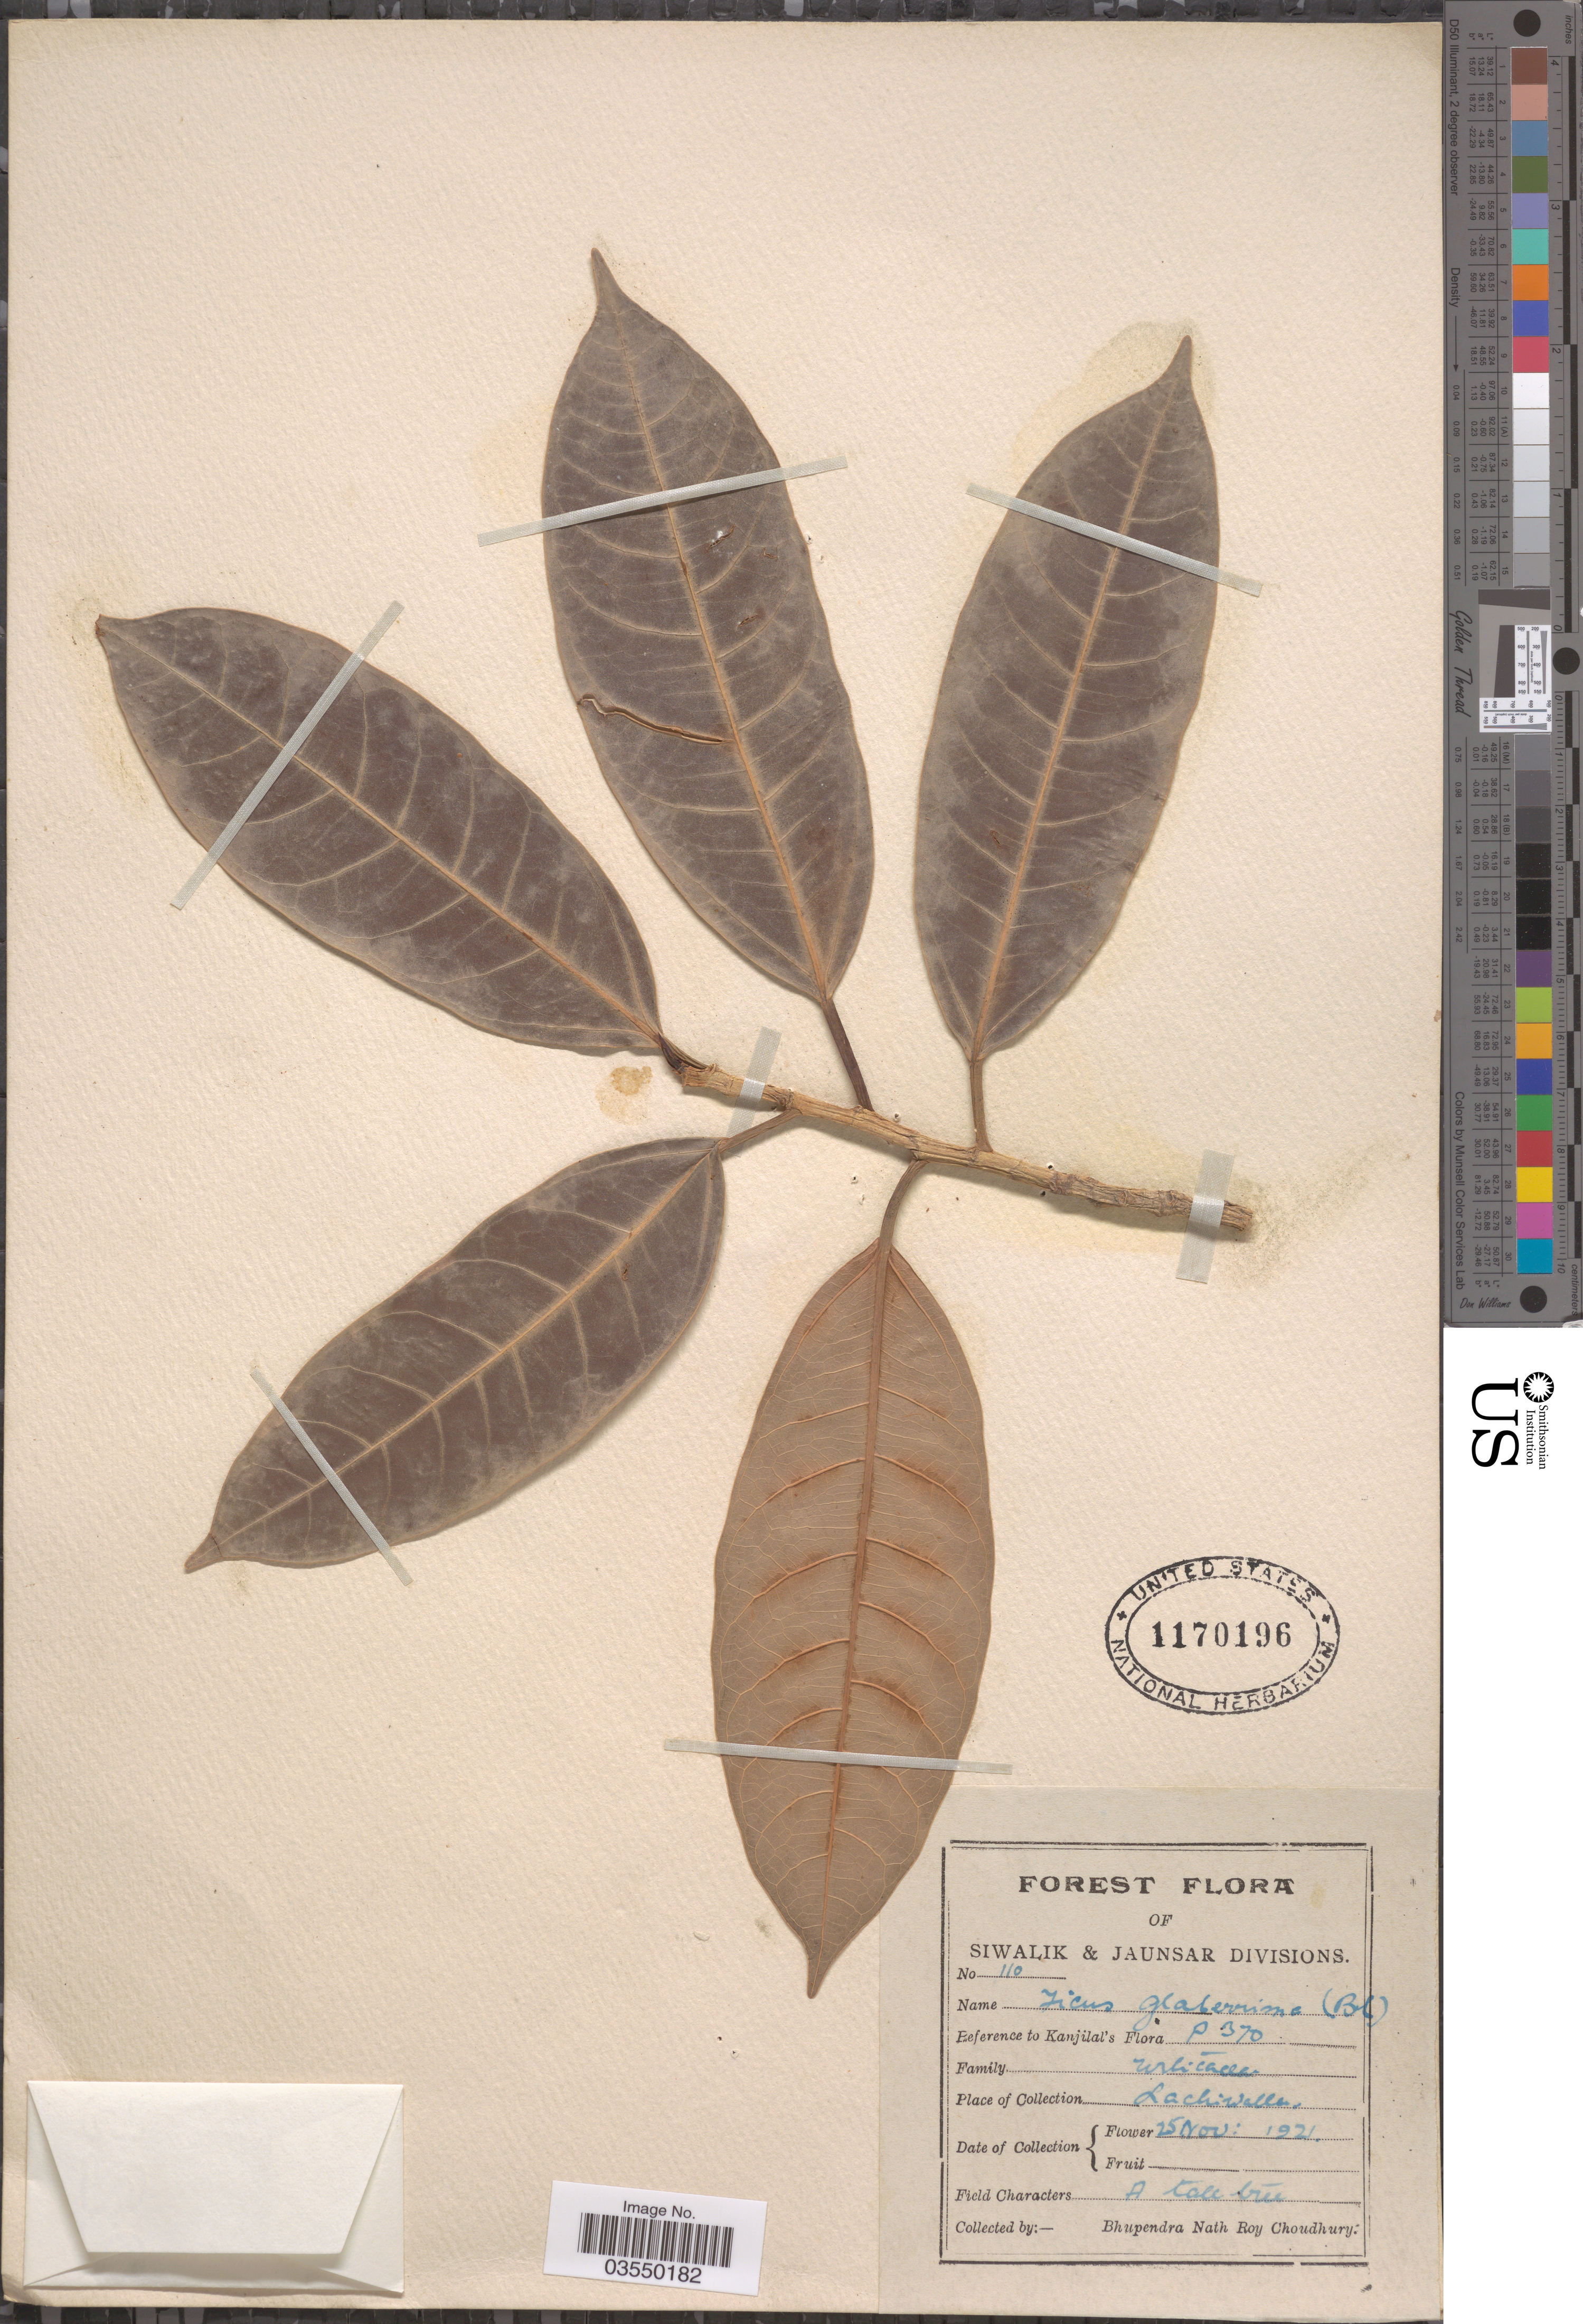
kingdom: Plantae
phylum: Tracheophyta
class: Magnoliopsida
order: Rosales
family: Moraceae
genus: Ficus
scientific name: Ficus glaberrima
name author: Heyne ex Roth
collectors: B. Choudhury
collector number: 110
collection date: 1921-11-25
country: India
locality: Siwalik & Jaunsar Divisions. Lachiwalla.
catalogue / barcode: US 1170196